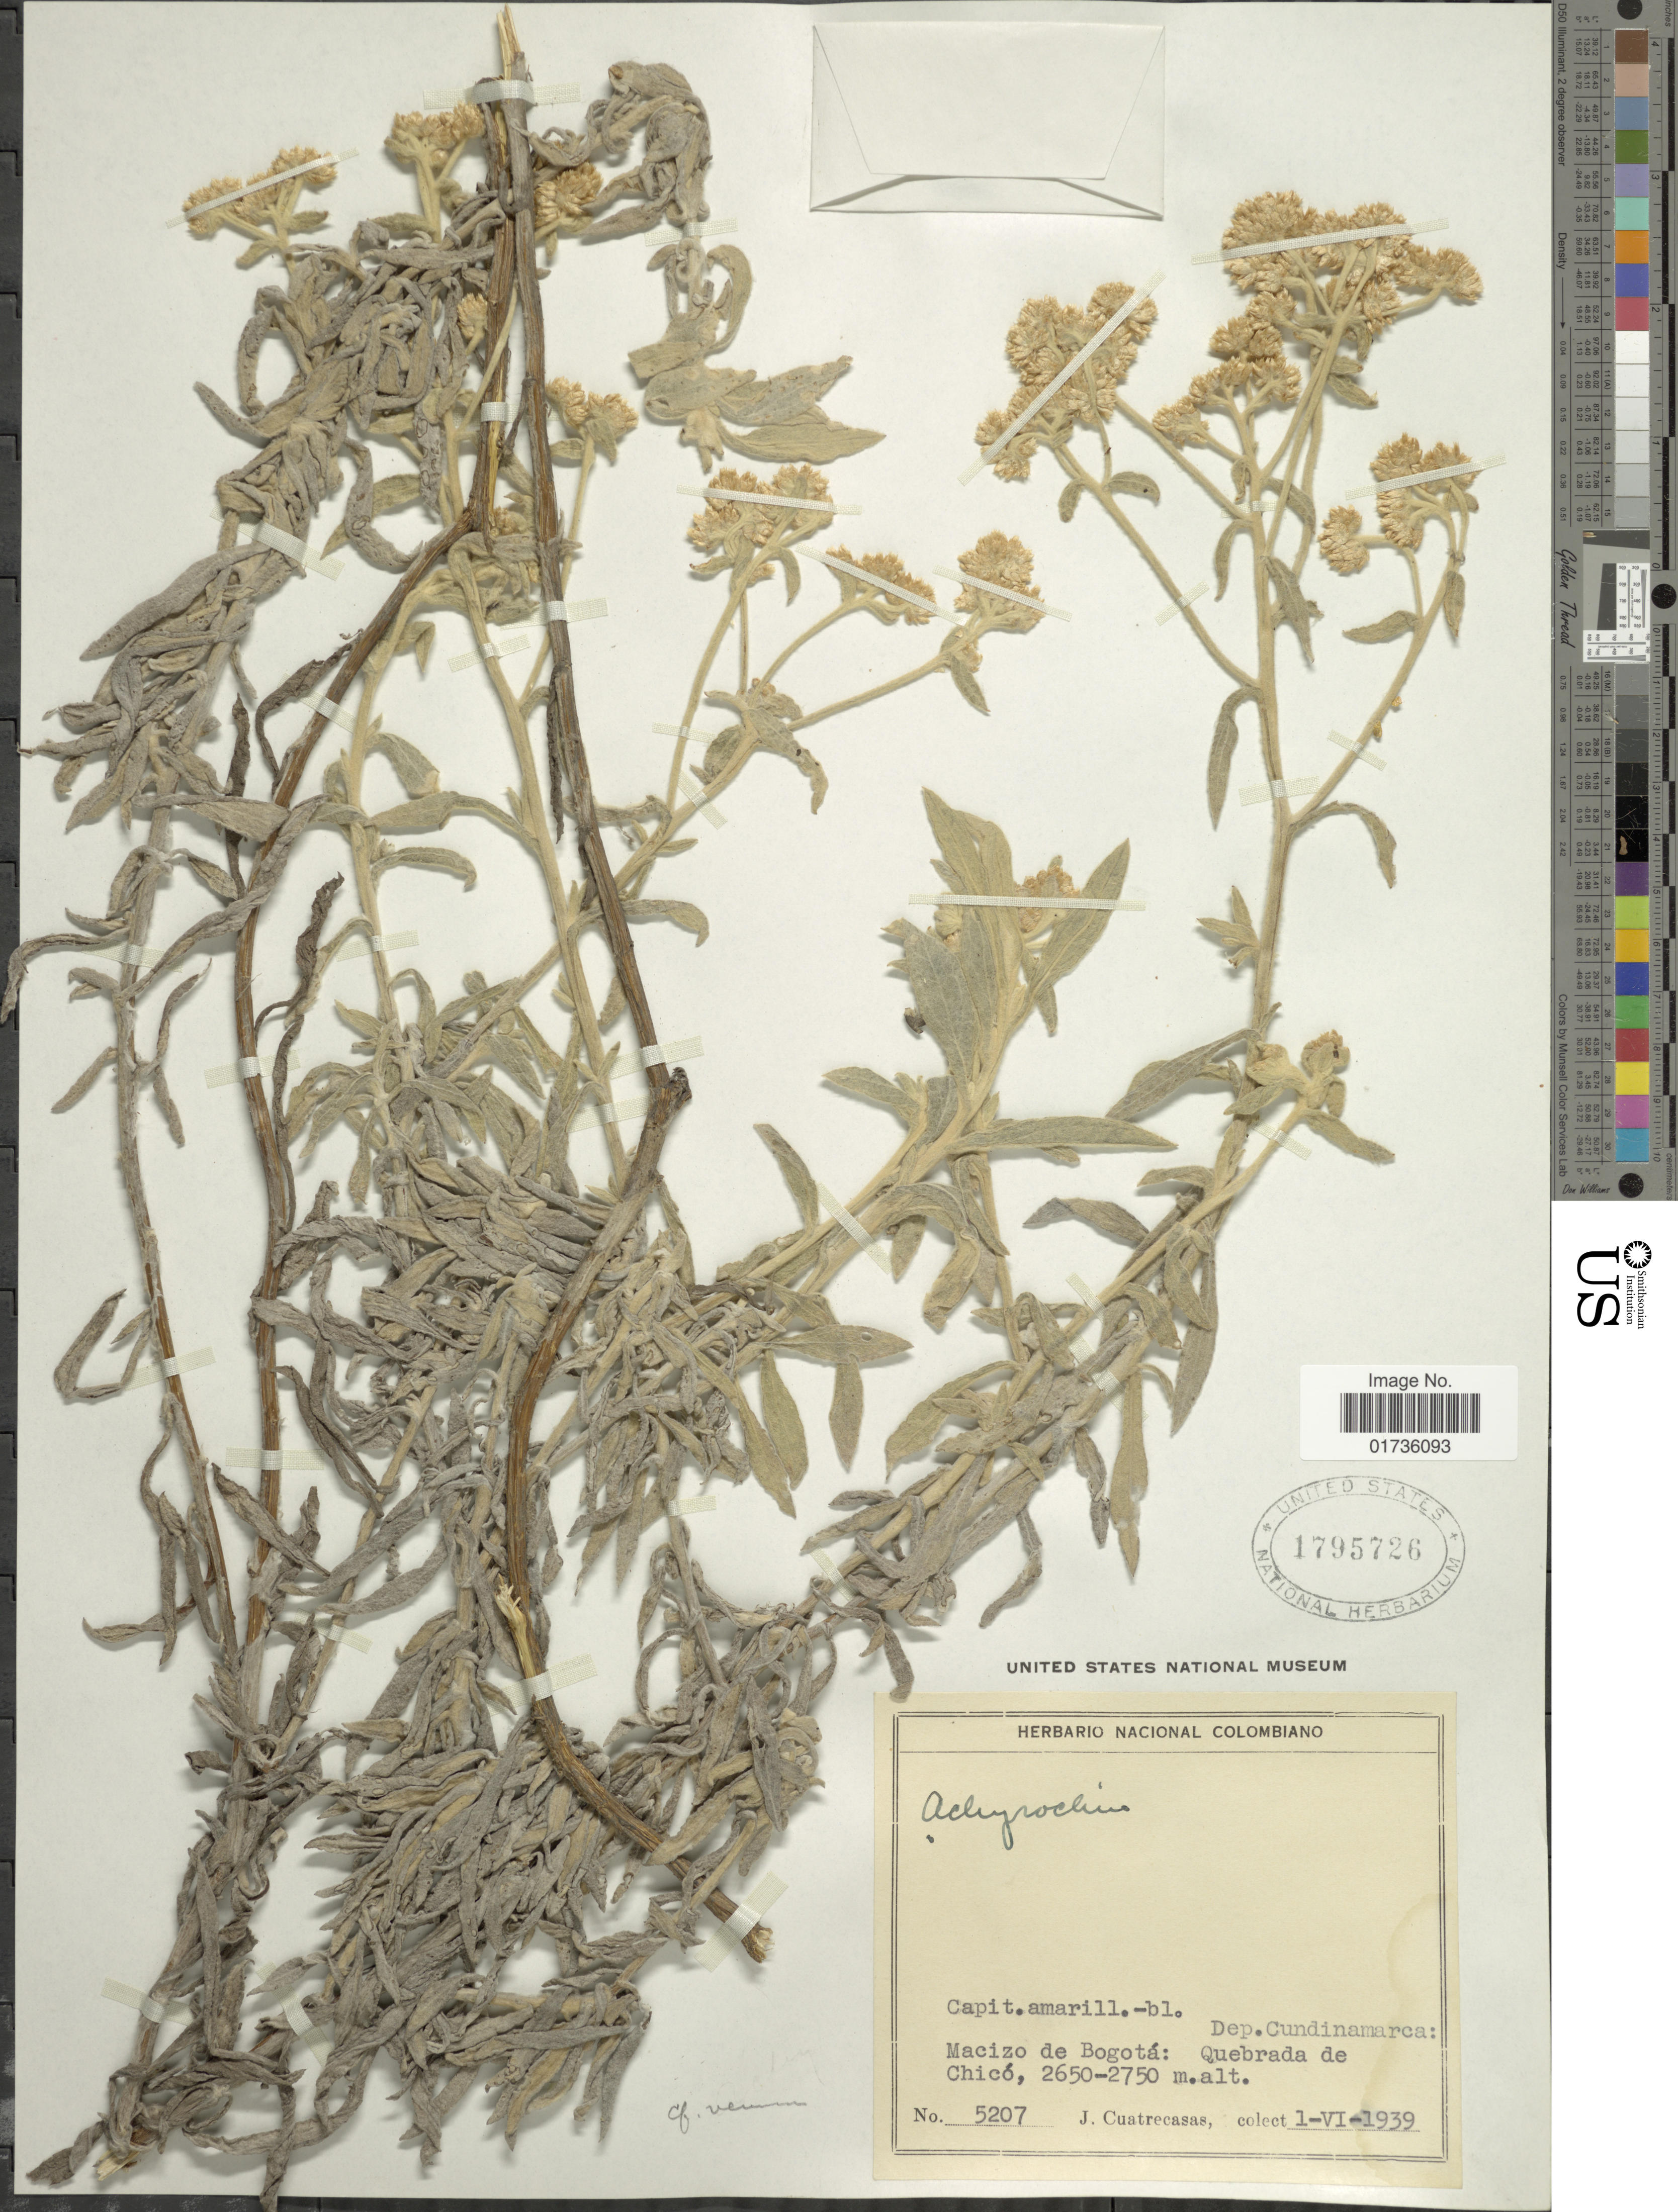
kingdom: Plantae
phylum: Tracheophyta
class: Magnoliopsida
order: Asterales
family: Asteraceae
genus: Achyrocline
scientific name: Achyrocline sp.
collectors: J. Cuatrecasas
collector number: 5207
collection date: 1939-06-01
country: Colombia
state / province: Cundinamarca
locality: Dep. Cundinamarca: Macizo de Bogotá: Quebrada de Chicó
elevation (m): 2650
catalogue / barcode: US 1795726